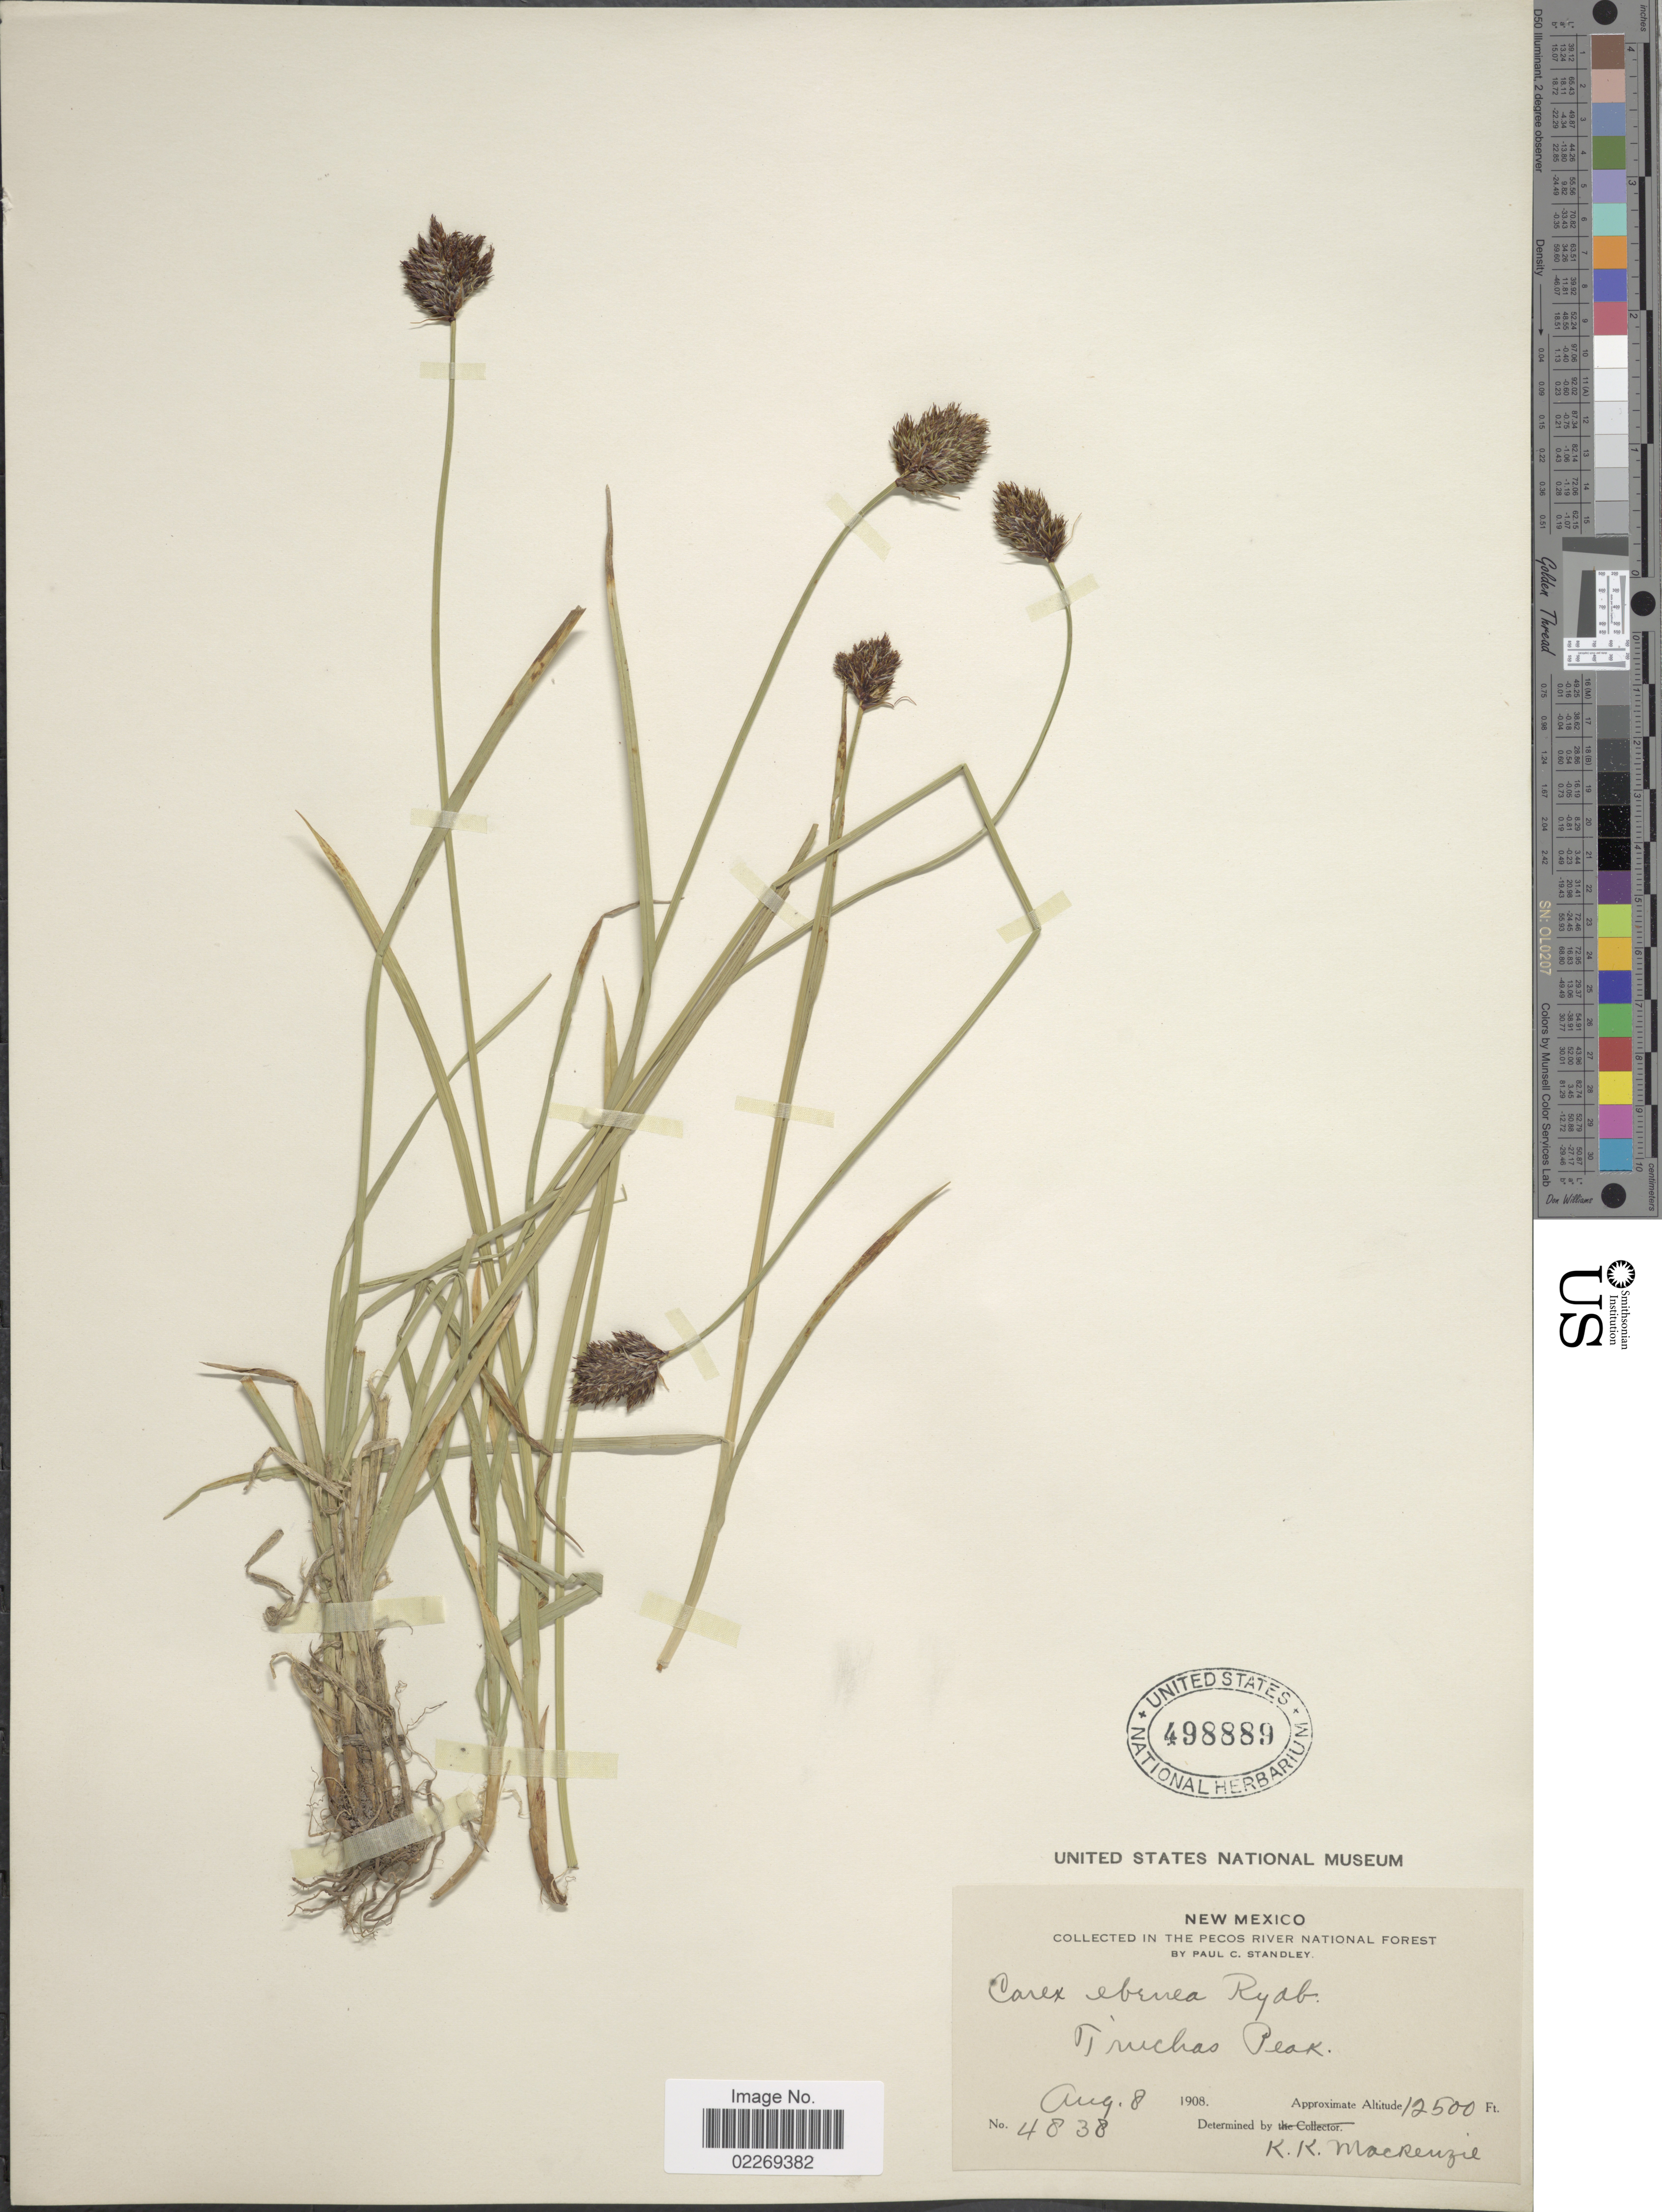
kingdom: Plantae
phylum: Tracheophyta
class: Liliopsida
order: Poales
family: Cyperaceae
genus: Carex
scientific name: Carex ebenea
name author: Rydb.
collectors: P. C. Standley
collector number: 4838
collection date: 1908-08-08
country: United States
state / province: New Mexico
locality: The Pecos River National Forest. Truchas Peak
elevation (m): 3810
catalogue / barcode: US 498889